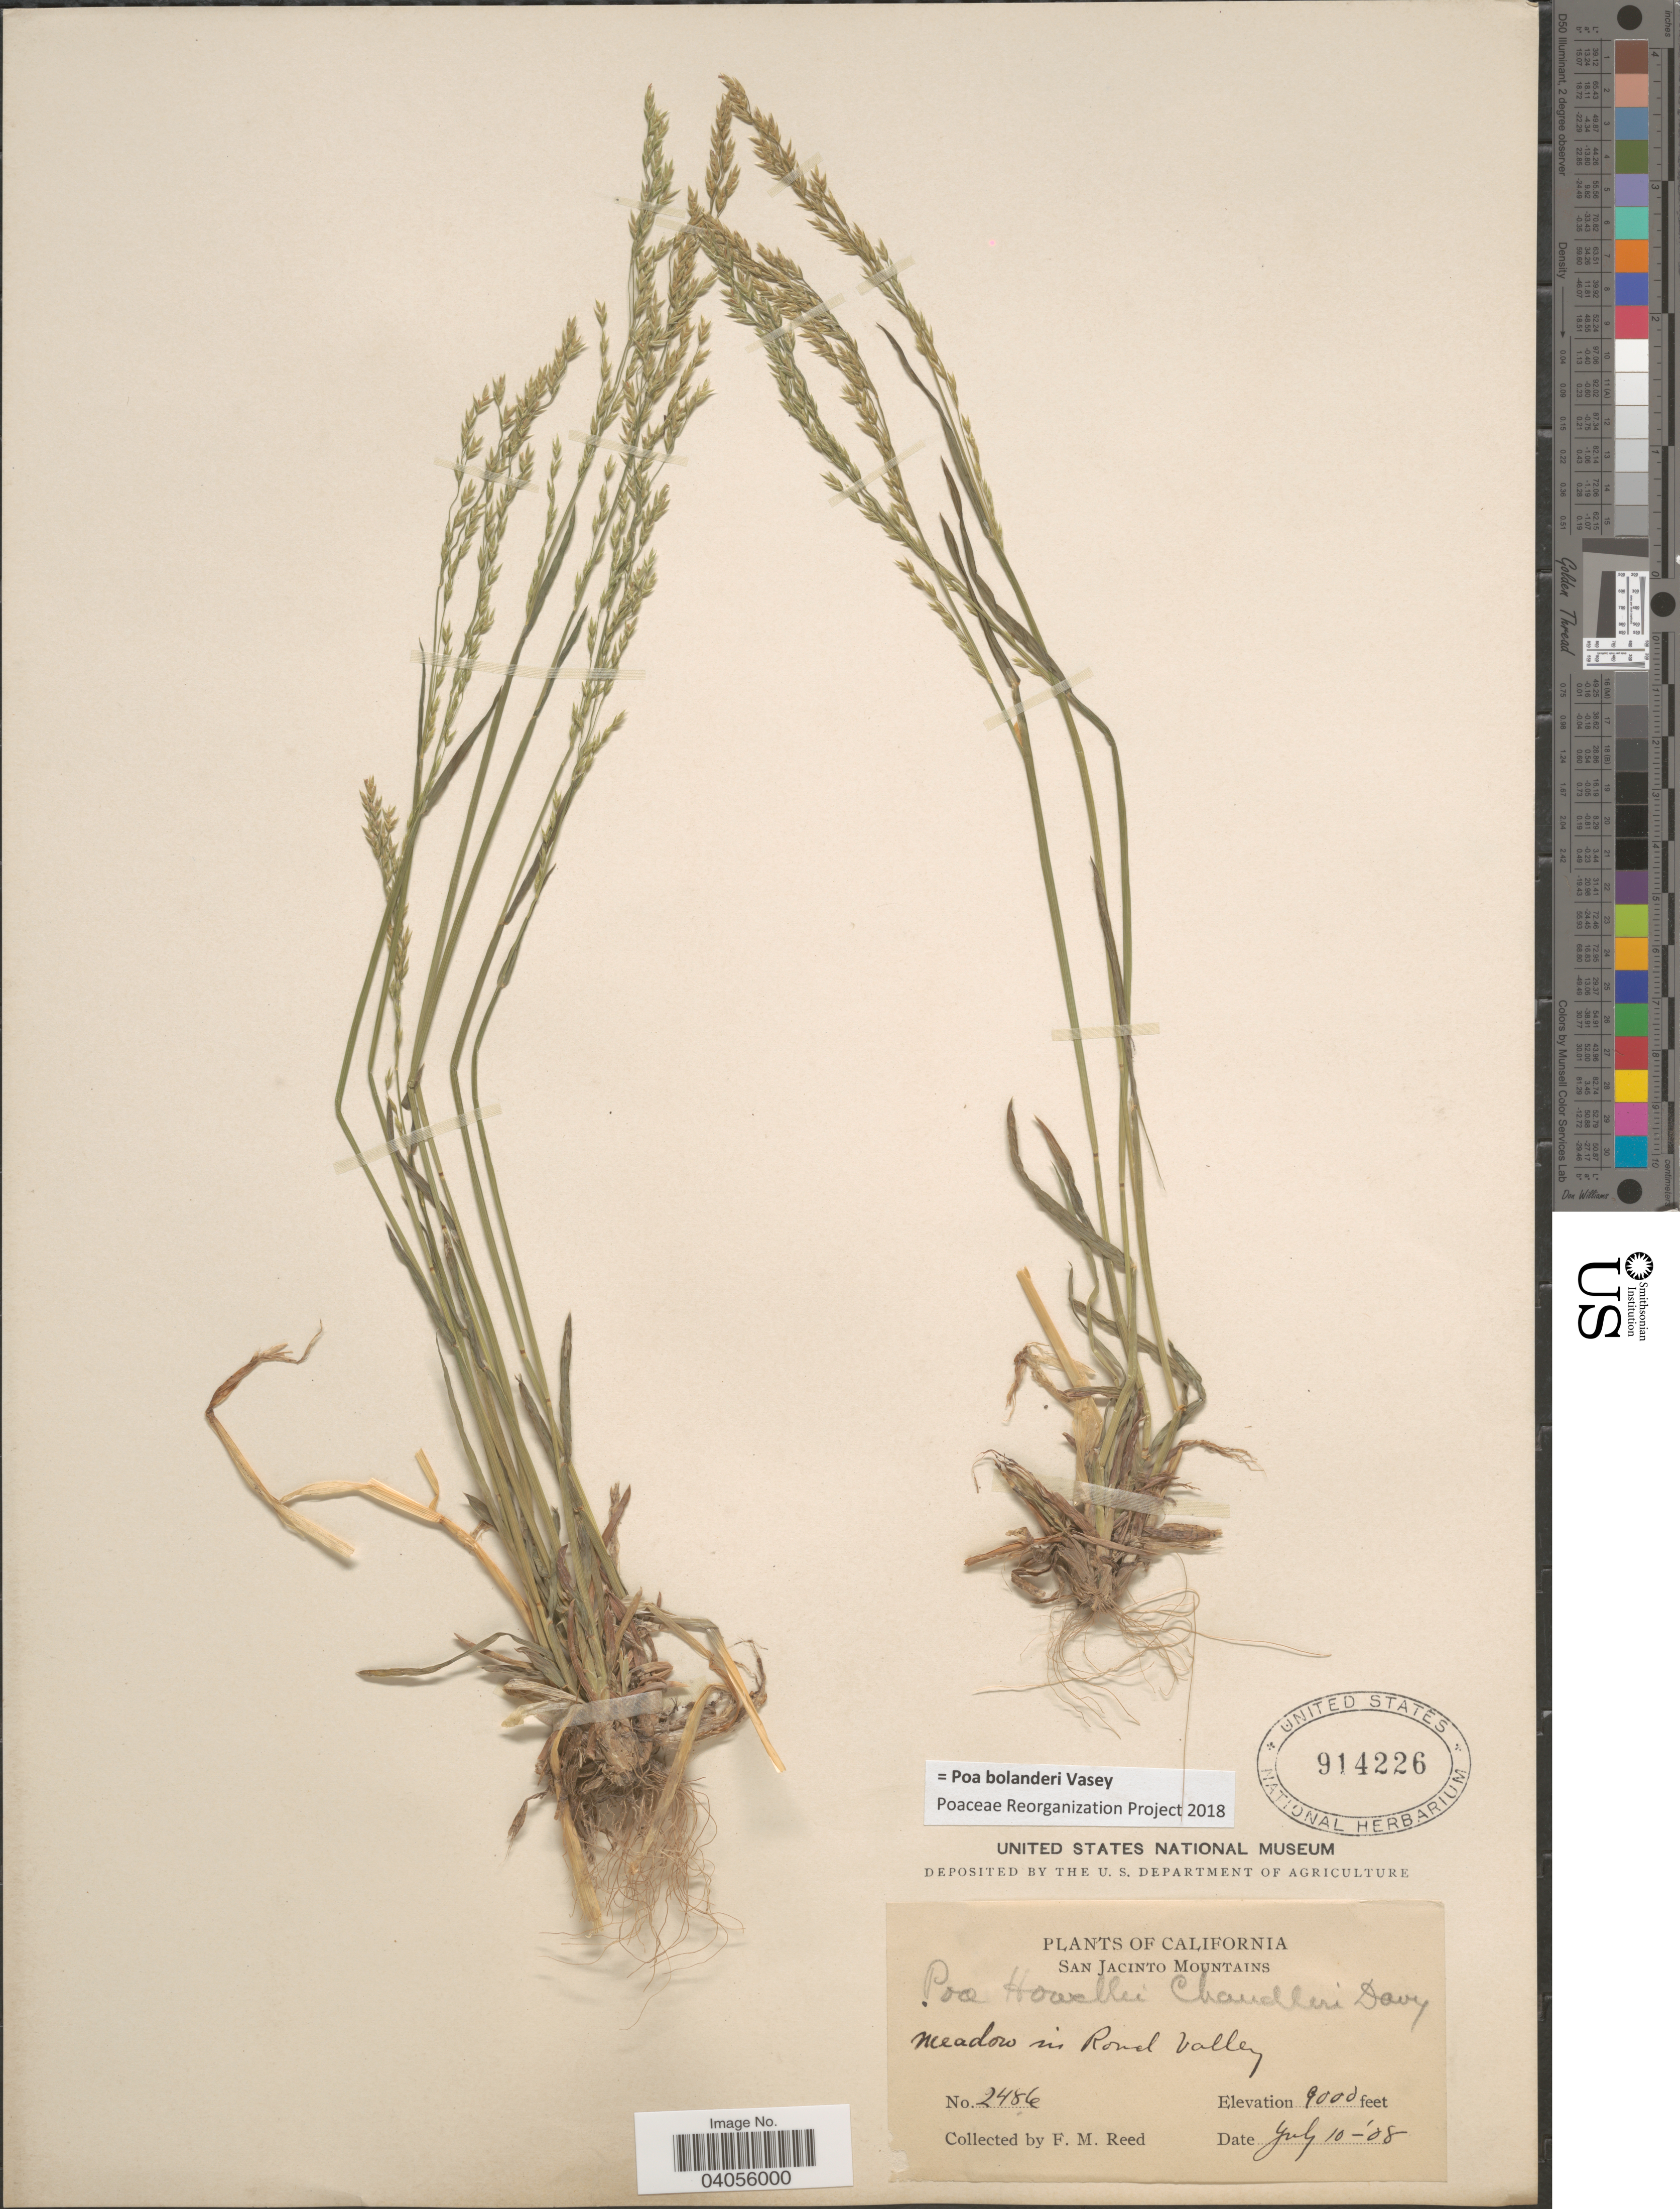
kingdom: Plantae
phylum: Tracheophyta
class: Liliopsida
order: Poales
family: Poaceae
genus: Poa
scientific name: Poa bolanderi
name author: Vasey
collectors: F. Reed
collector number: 2486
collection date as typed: Transcribed d/m/y: 10/7/8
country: United States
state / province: California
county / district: Riverside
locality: San Jacinto Mountains. Meadow in Round Valley.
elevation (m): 2743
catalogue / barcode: US 914226